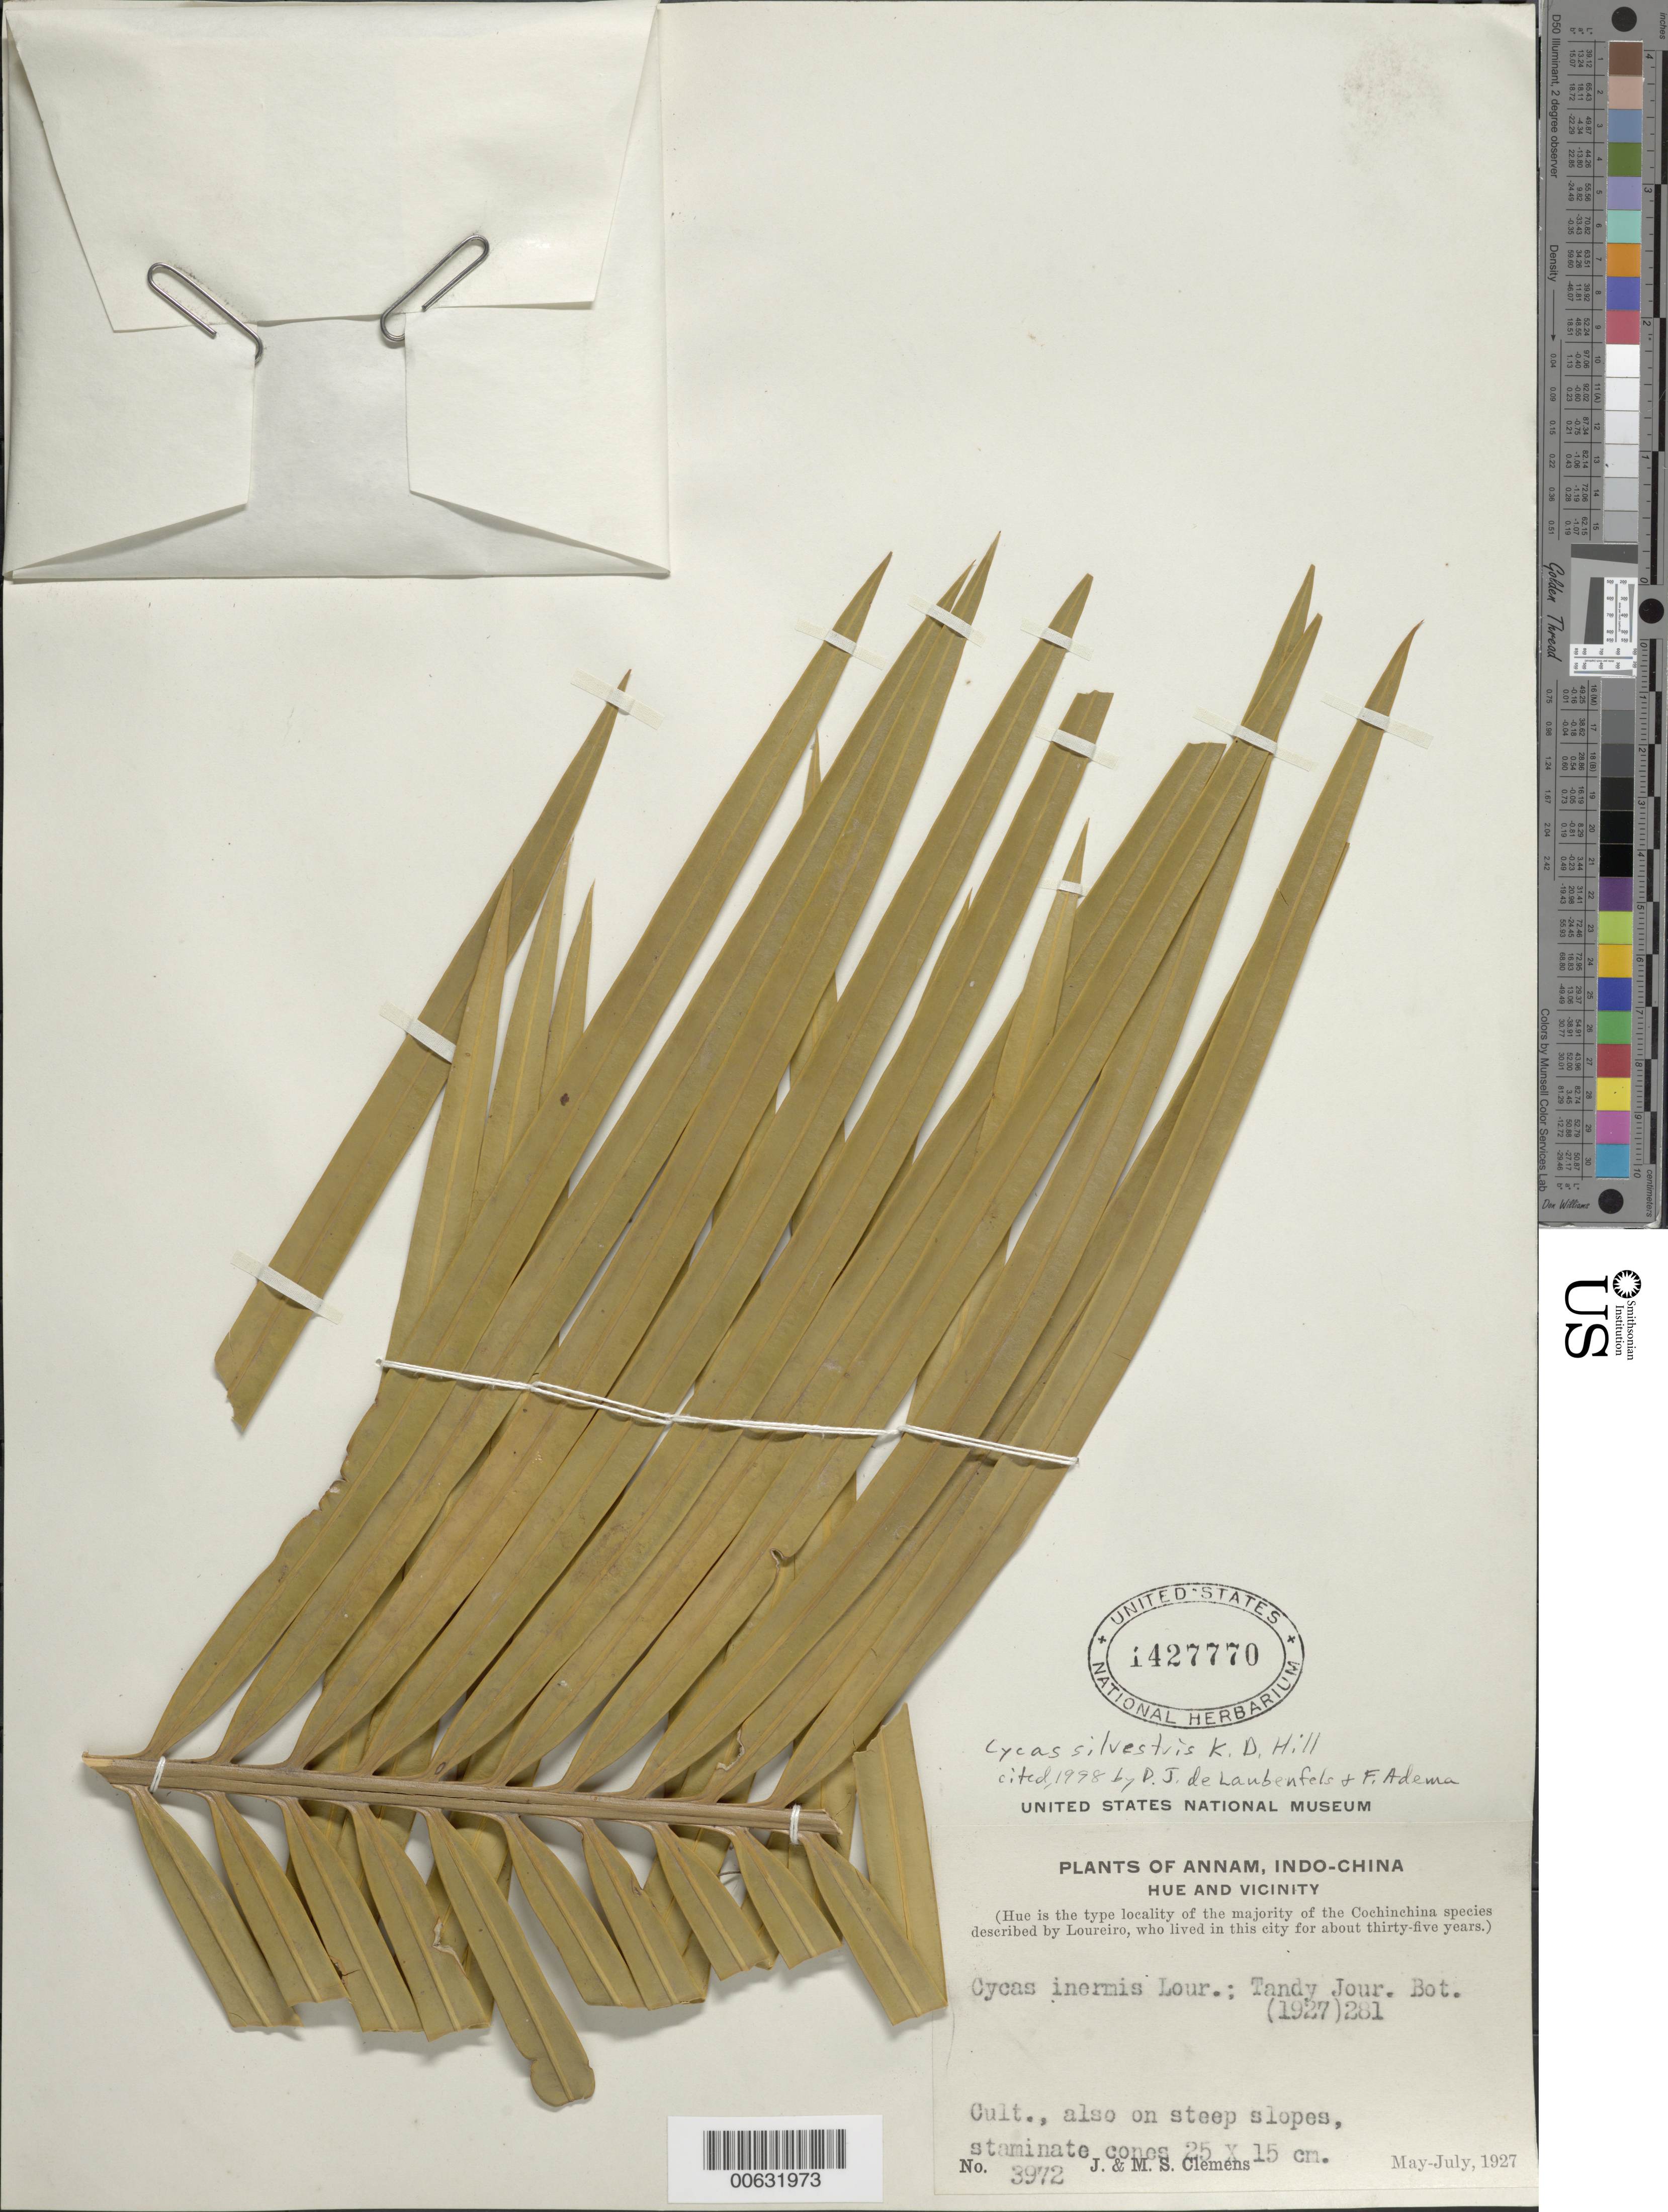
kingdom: Plantae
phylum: Tracheophyta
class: Cycadopsida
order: Cycadales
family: Cycadaceae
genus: Cycas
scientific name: Cycas silvestris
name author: K.D. Hill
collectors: J. Clemens & M. S. Clemens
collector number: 3972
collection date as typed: May 1927 to -- Jul 1927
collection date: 1927-05/1927-07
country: China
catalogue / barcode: US 1427770